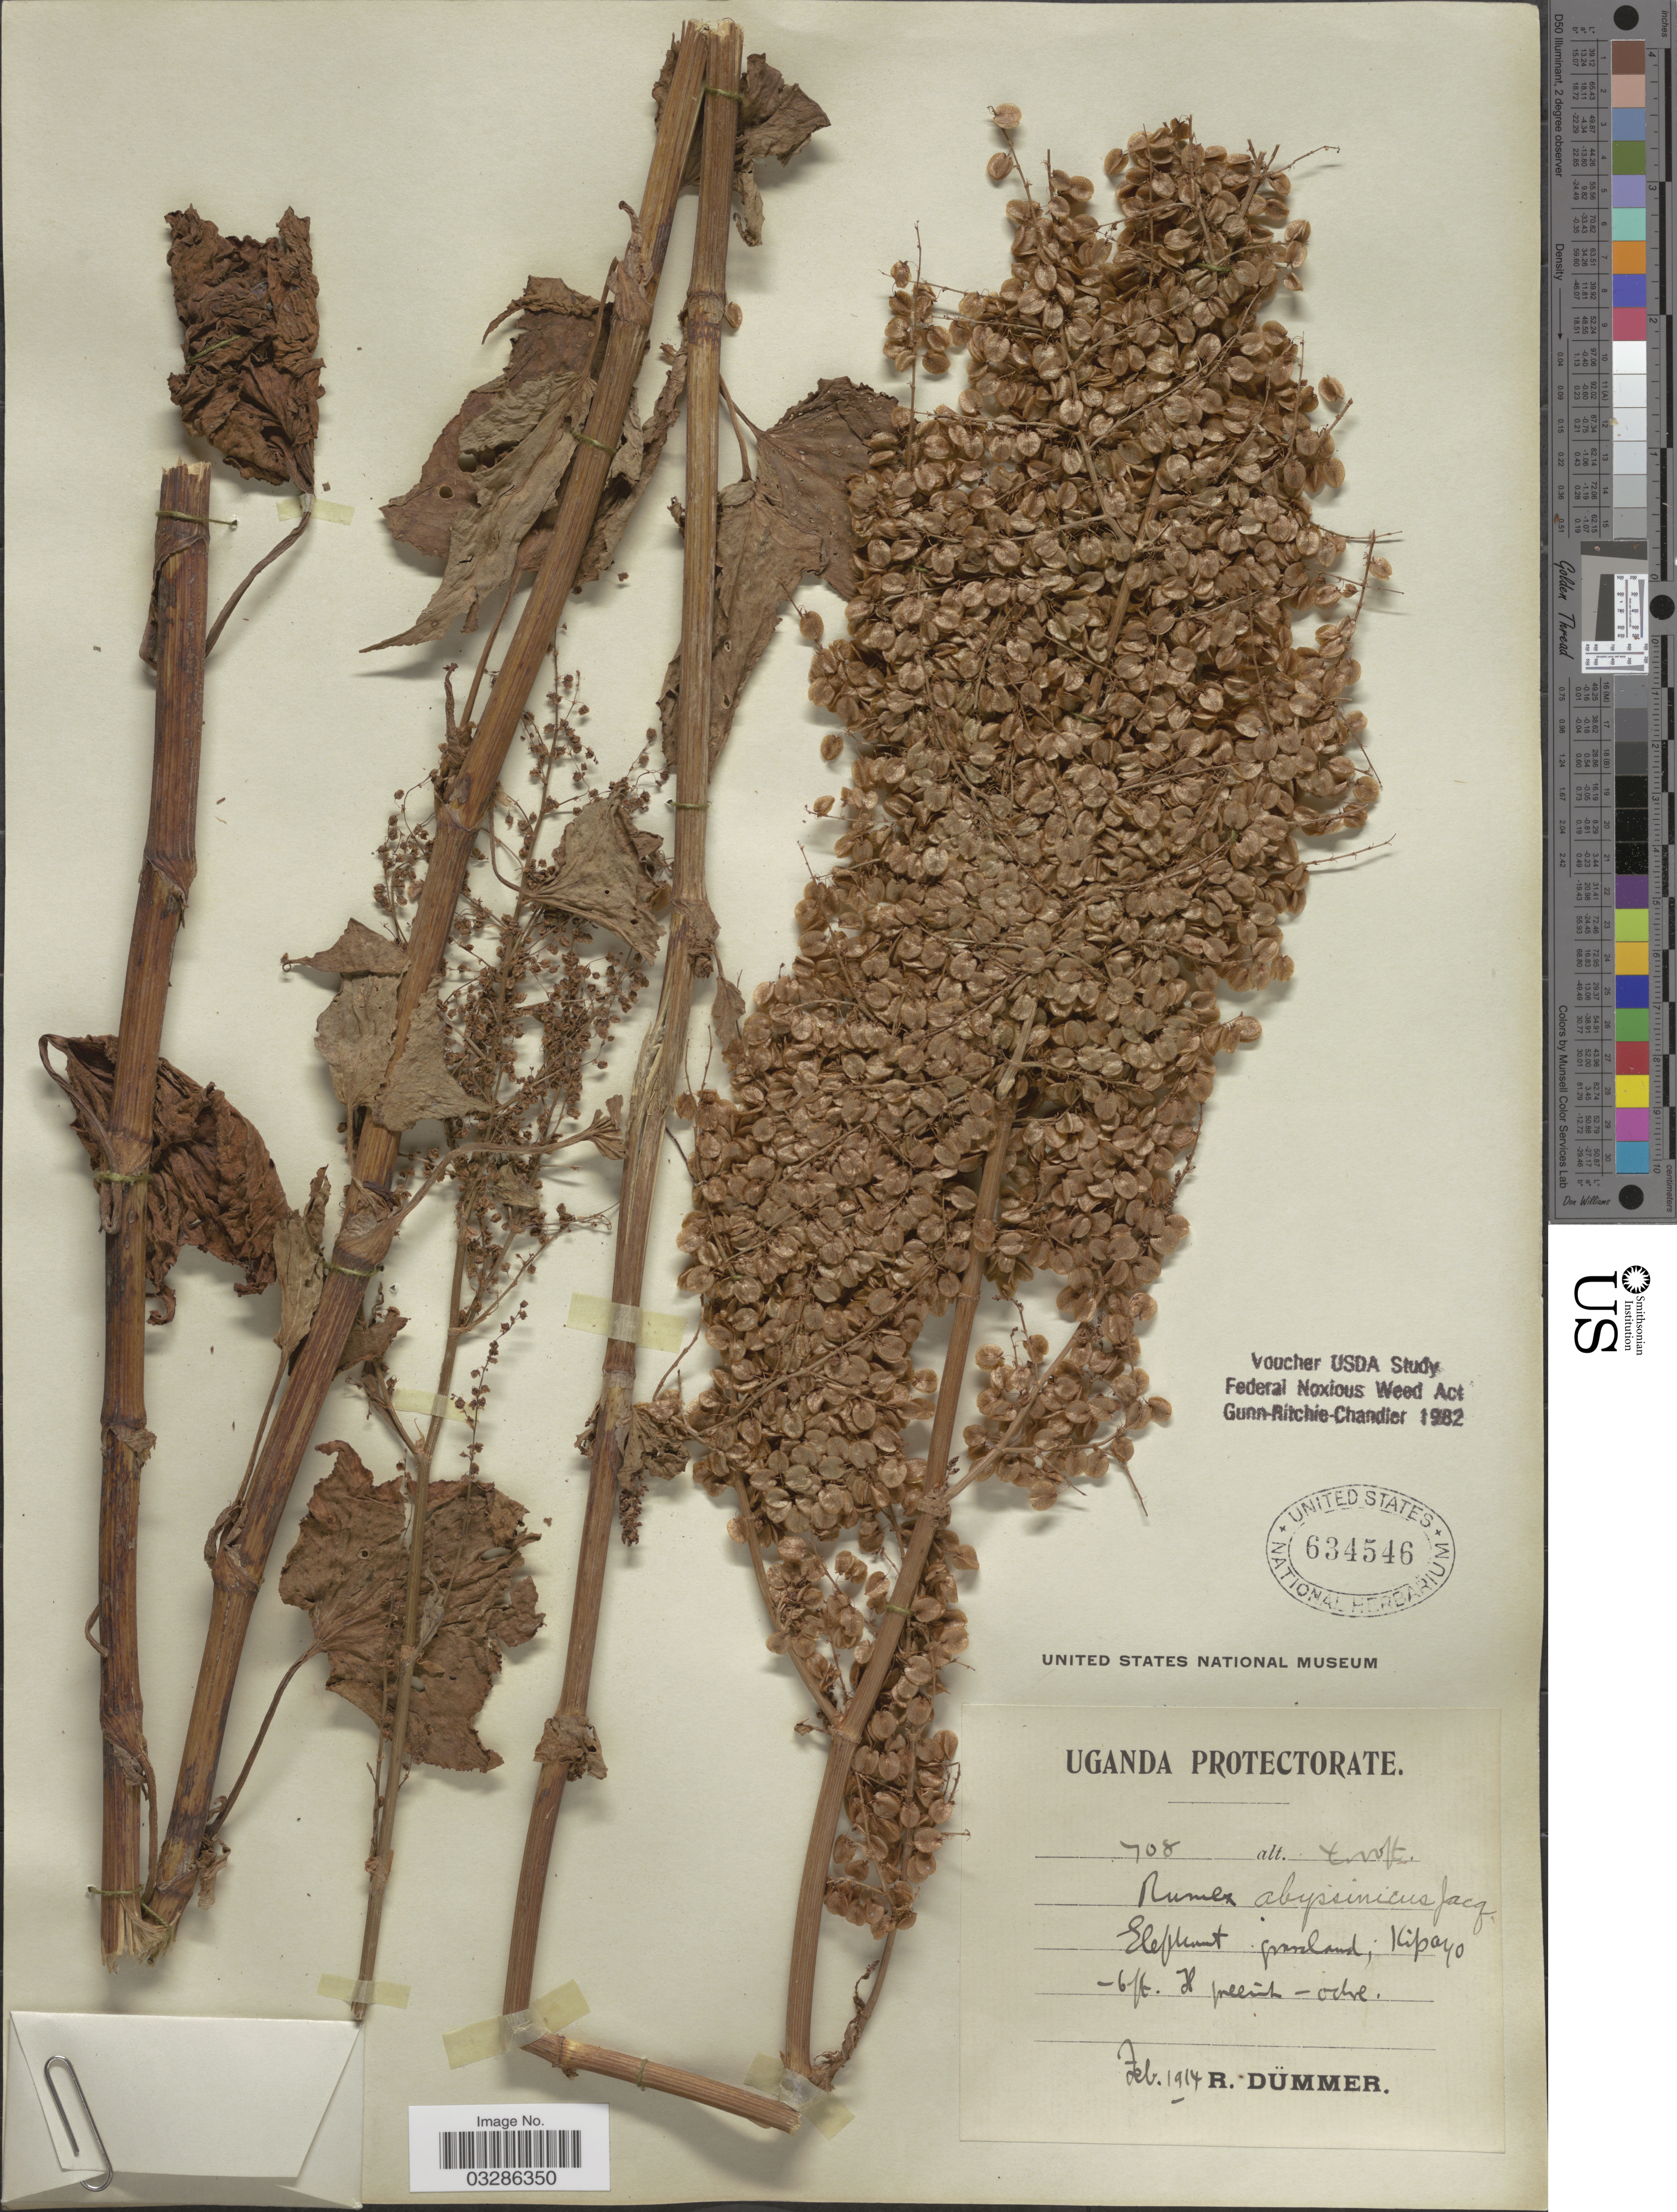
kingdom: Plantae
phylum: Tracheophyta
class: Magnoliopsida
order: Caryophyllales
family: Polygonaceae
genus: Rumex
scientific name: Rumex abyssinicus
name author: Jacq.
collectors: R. A. Dümmer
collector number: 708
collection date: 1914-02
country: Uganda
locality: Uganda Protectorate. Kipayo.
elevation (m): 1219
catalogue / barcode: US 634546